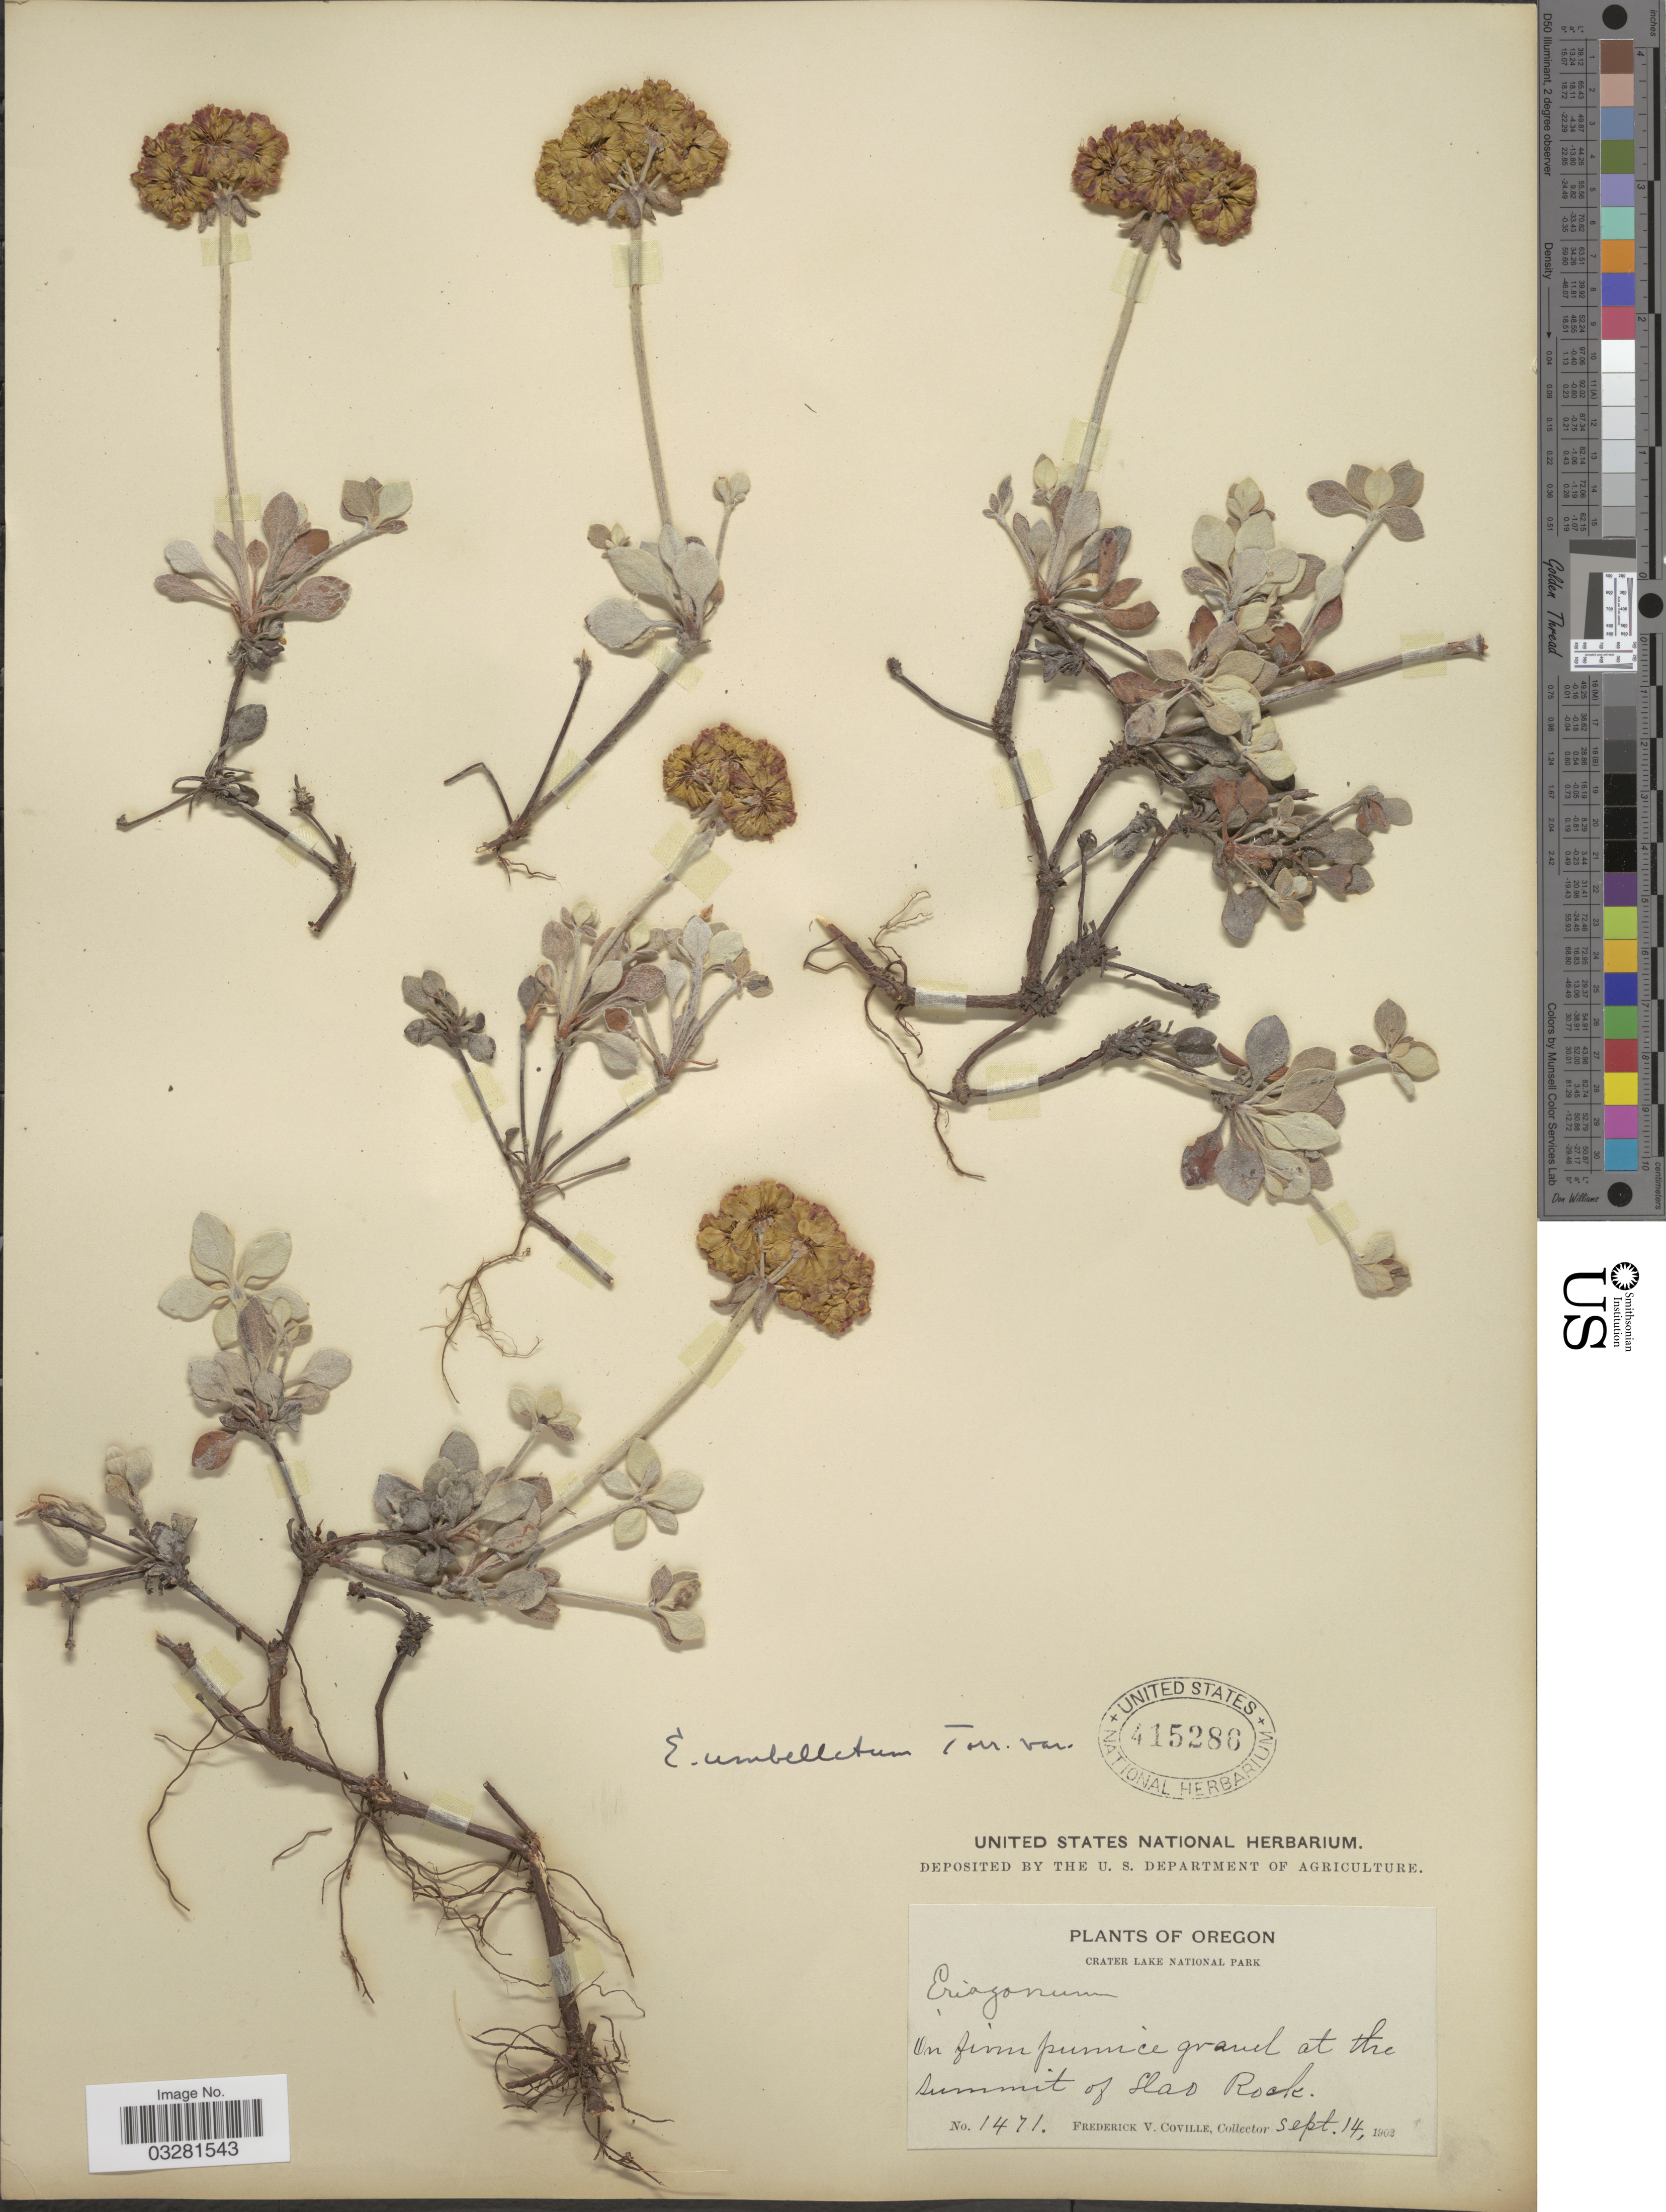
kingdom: Plantae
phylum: Tracheophyta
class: Magnoliopsida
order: Caryophyllales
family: Polygonaceae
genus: Eriogonum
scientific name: Eriogonum umbellatum var. haussknechtii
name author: (Dammer) M.E. Jones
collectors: F. V. Coville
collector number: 1471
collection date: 1902-09-14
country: United States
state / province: Oregon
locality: Crater Lake National Park. Summit of Llao Rock.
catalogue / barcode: US 415286